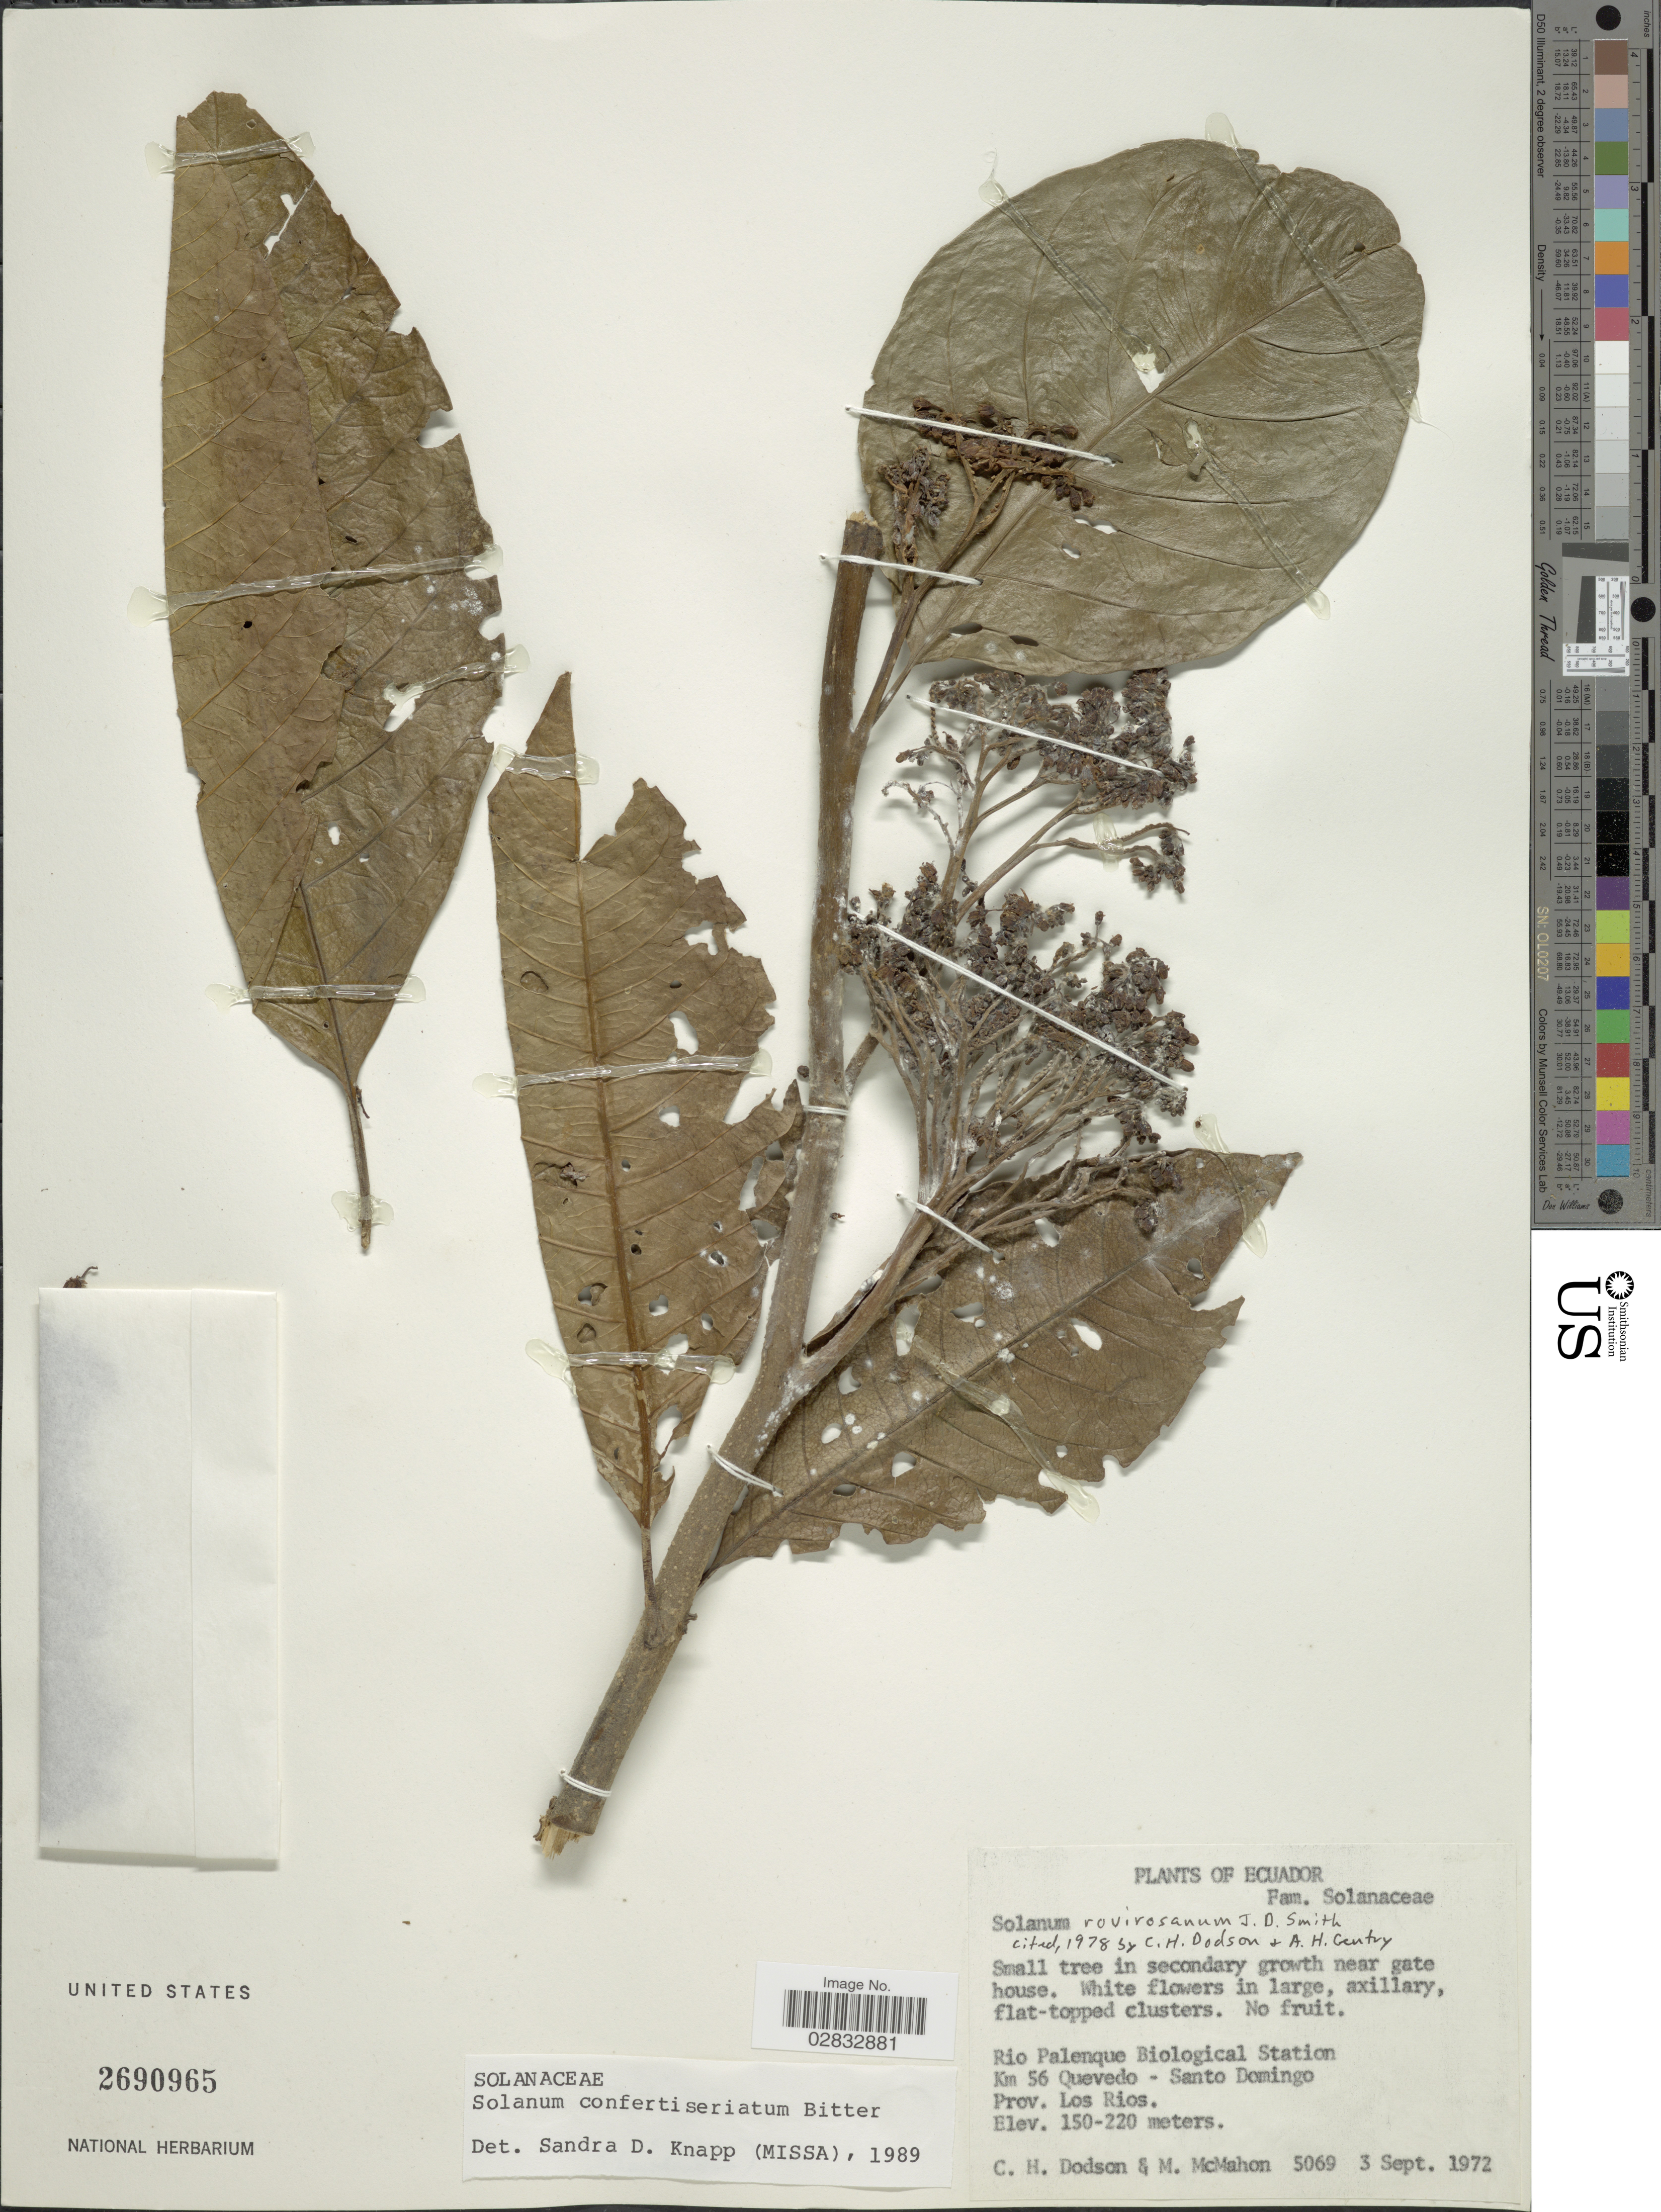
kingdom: Plantae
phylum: Tracheophyta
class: Magnoliopsida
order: Solanales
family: Solanaceae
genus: Solanum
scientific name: Solanum confertiseriatum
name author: Bitter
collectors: C. H. Dodson & M. McMahon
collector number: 5069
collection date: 1972-09-03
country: Ecuador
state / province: Los Ríos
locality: Rio Palenque Biological Station Km 56 Quevedo - Santo Domingo.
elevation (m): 150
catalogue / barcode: US 2690965